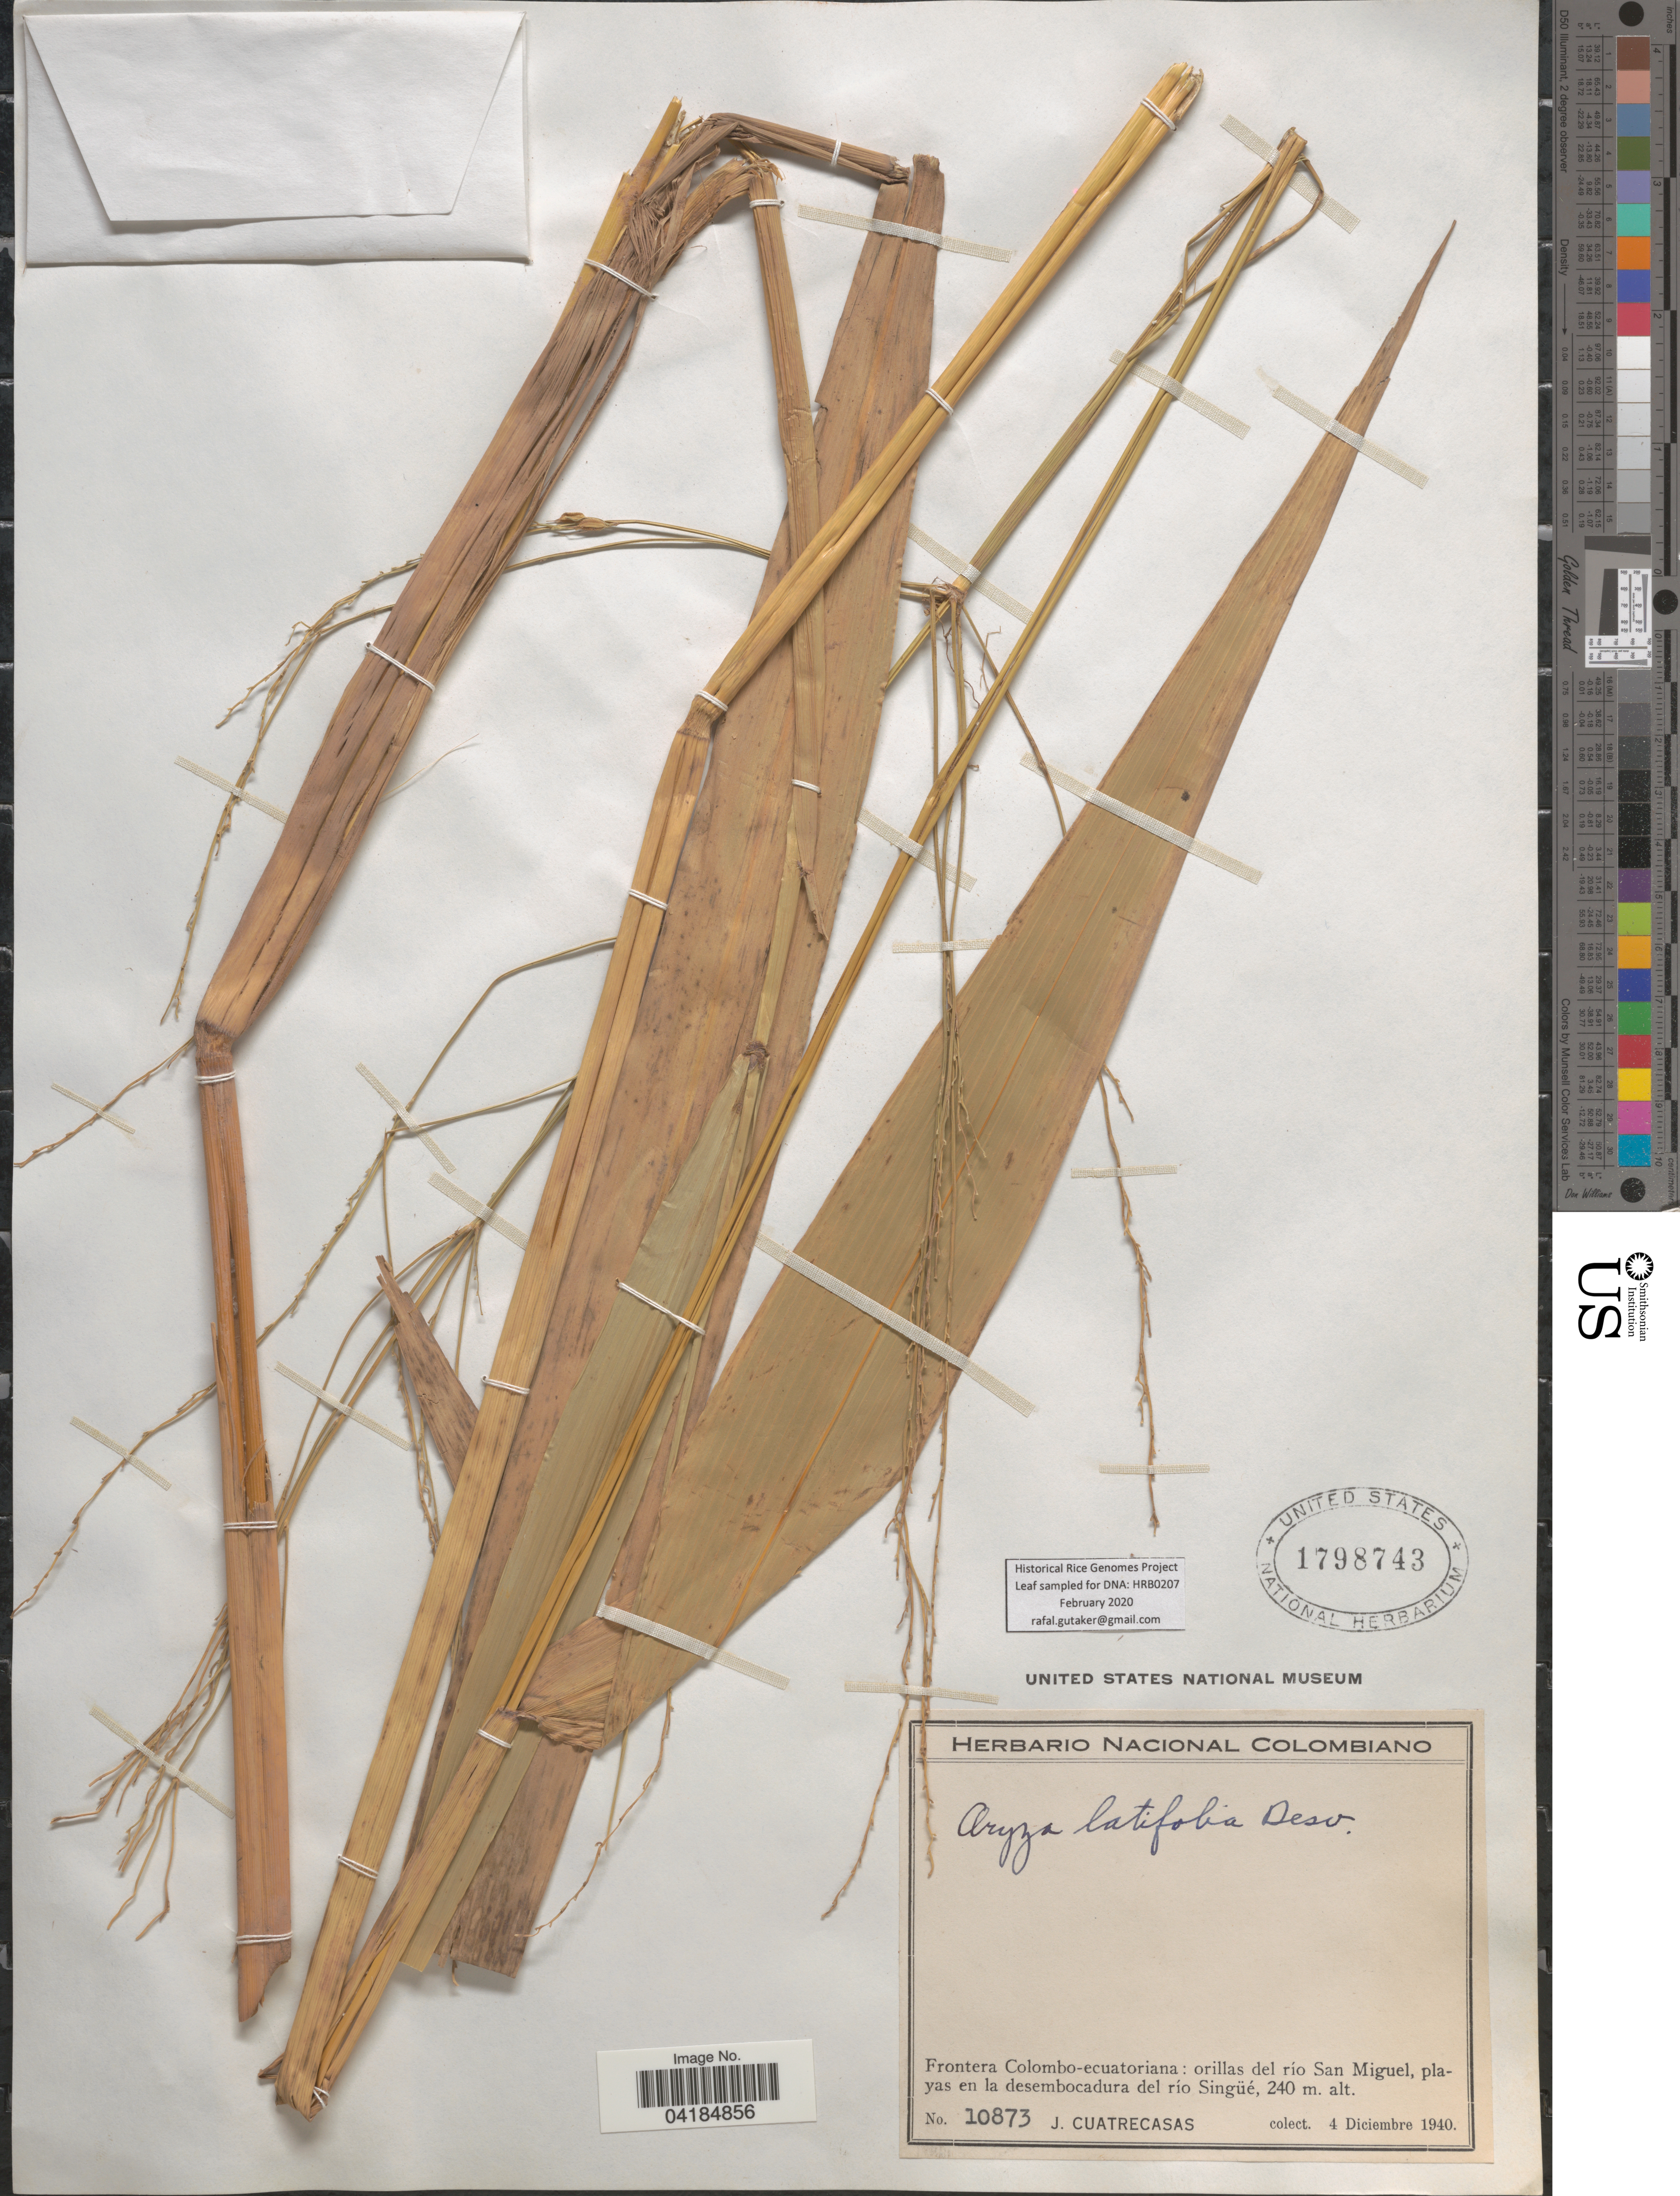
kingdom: Plantae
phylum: Tracheophyta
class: Liliopsida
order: Poales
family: Poaceae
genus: Oryza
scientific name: Oryza latifolia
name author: Desv.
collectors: J. Cuatrecasas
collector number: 10873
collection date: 1940-12-04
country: Colombia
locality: Frontera Colombo-ecuatoriana: orillas del río San Miguel, playas en la desembocadura del río Singüé.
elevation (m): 240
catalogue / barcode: US 1798743